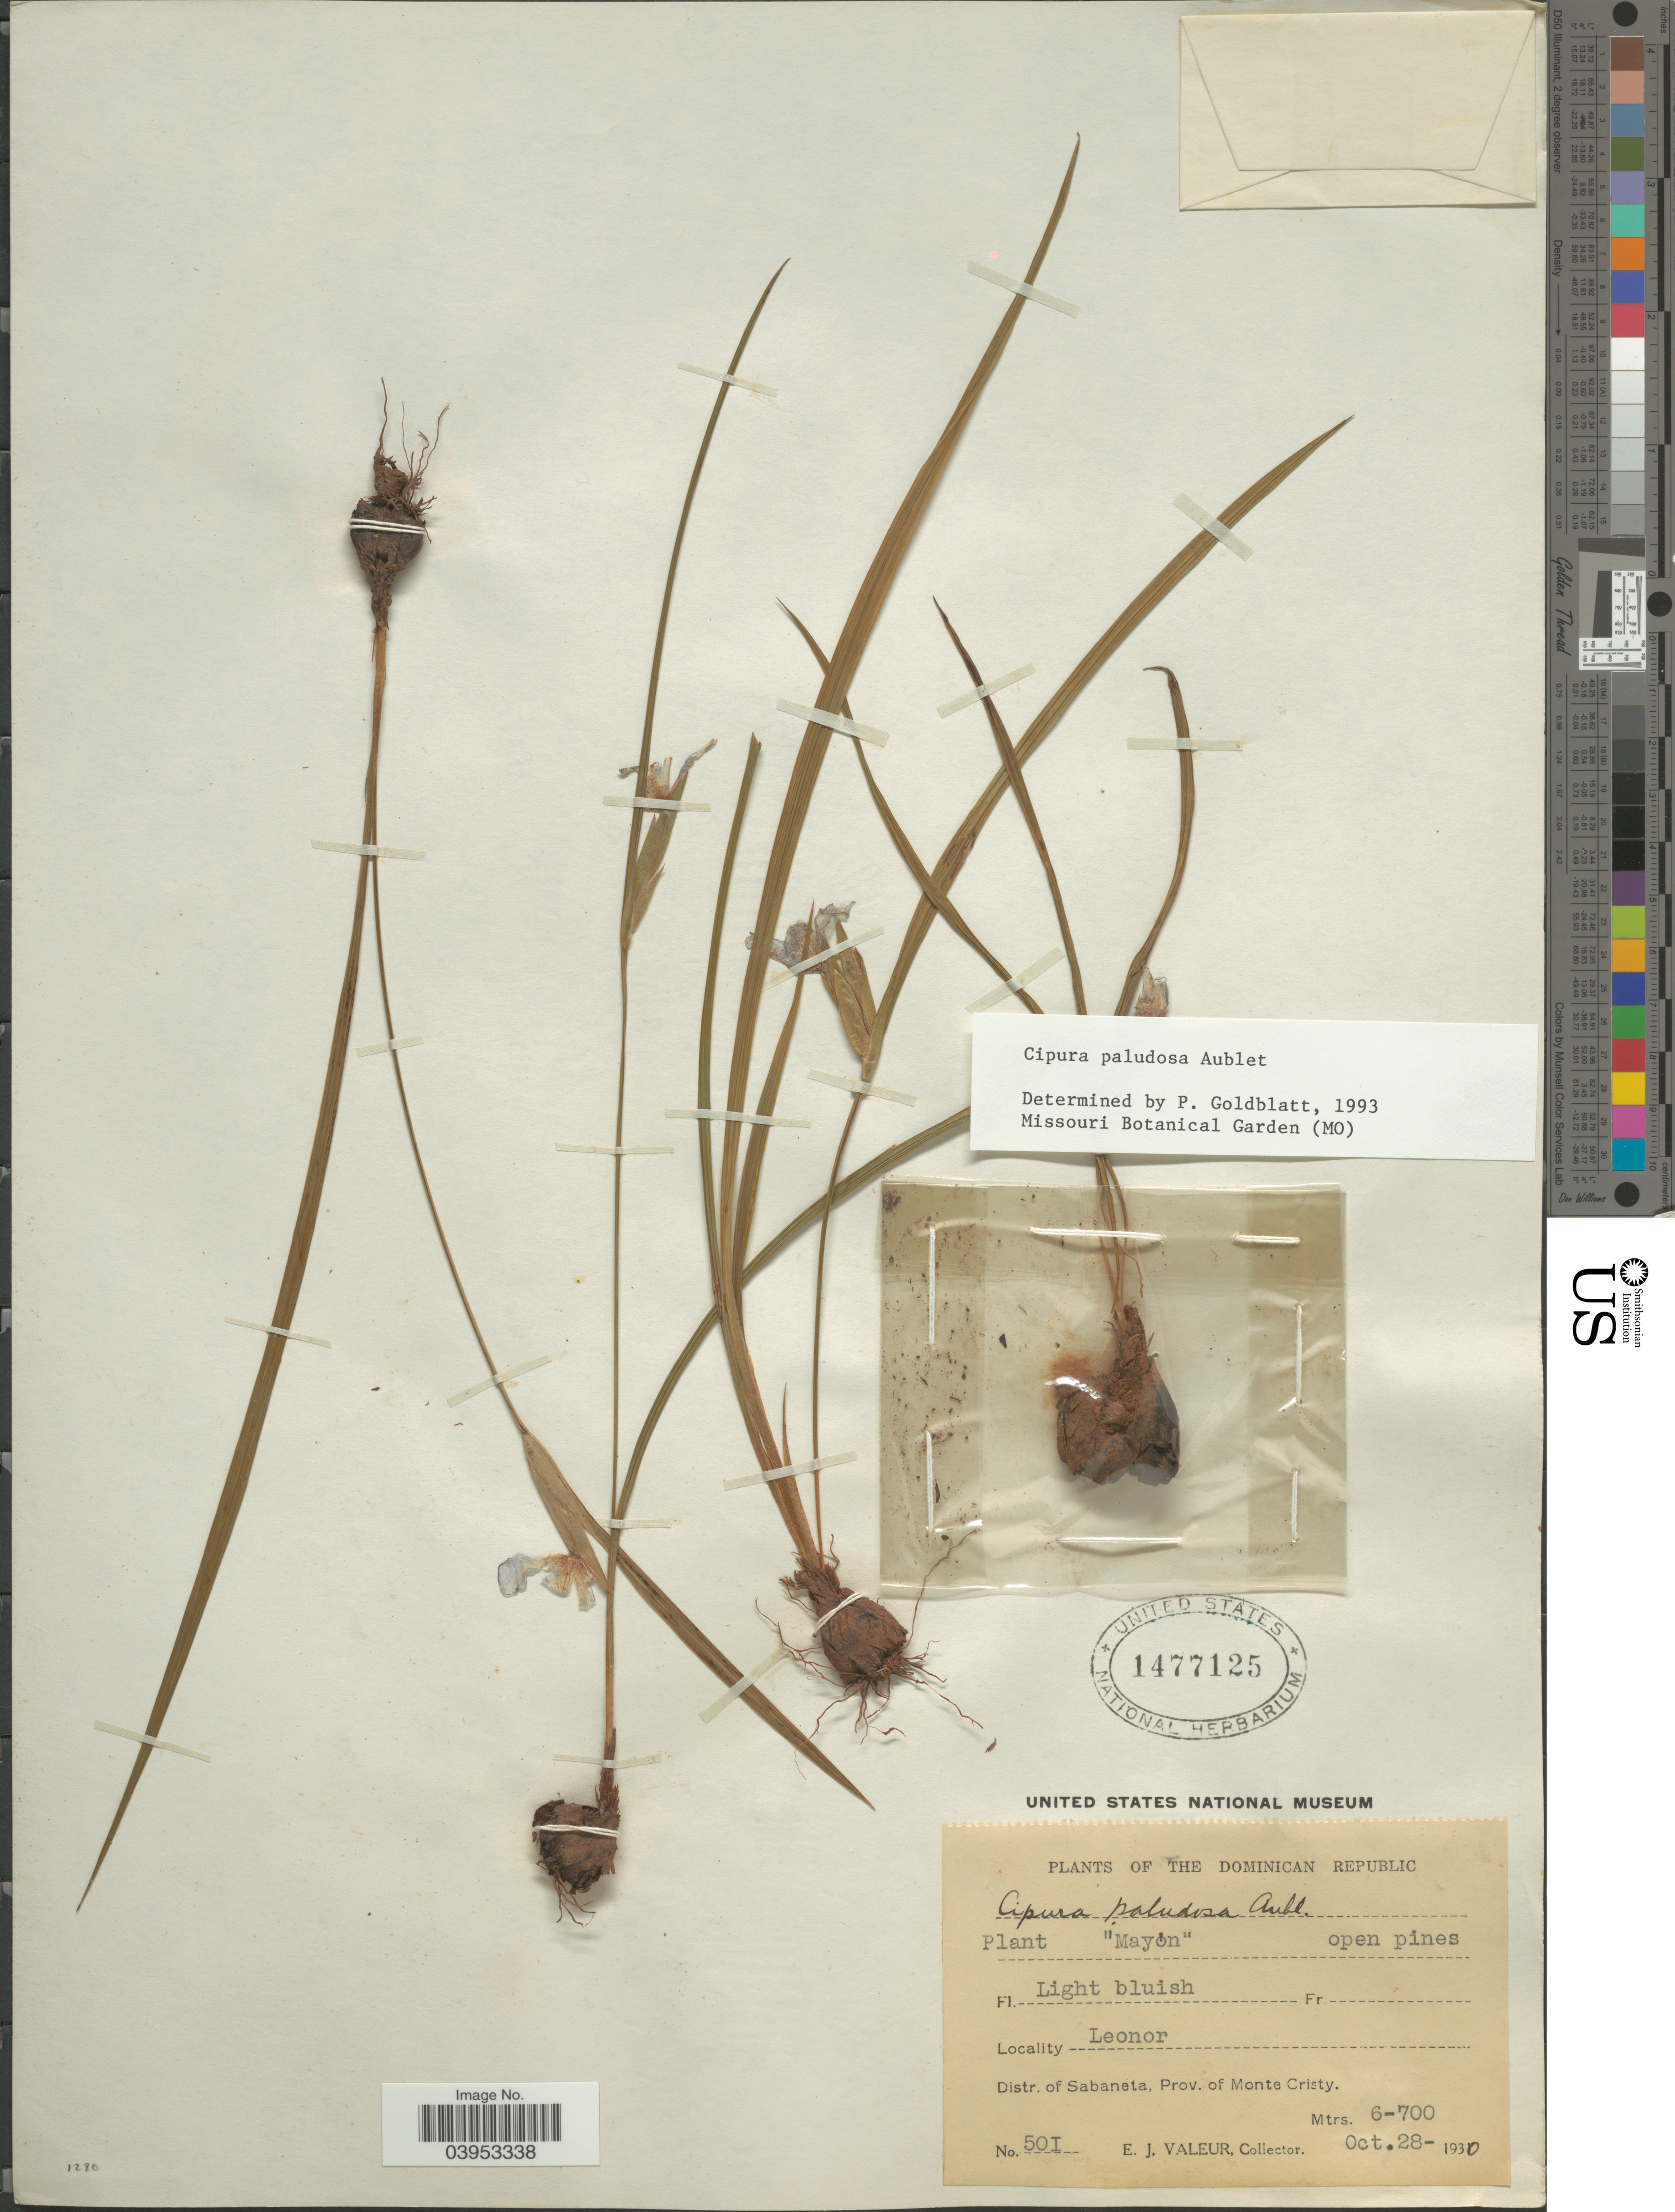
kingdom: Plantae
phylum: Tracheophyta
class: Liliopsida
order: Asparagales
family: Iridaceae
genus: Cipura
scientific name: Cipura paludosa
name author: Aubl.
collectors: E. Valeur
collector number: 501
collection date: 1930-10-28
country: Dominican Republic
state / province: Monte Cristi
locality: Leonor. Distr. of Sabaneta.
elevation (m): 600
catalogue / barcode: US 1477125